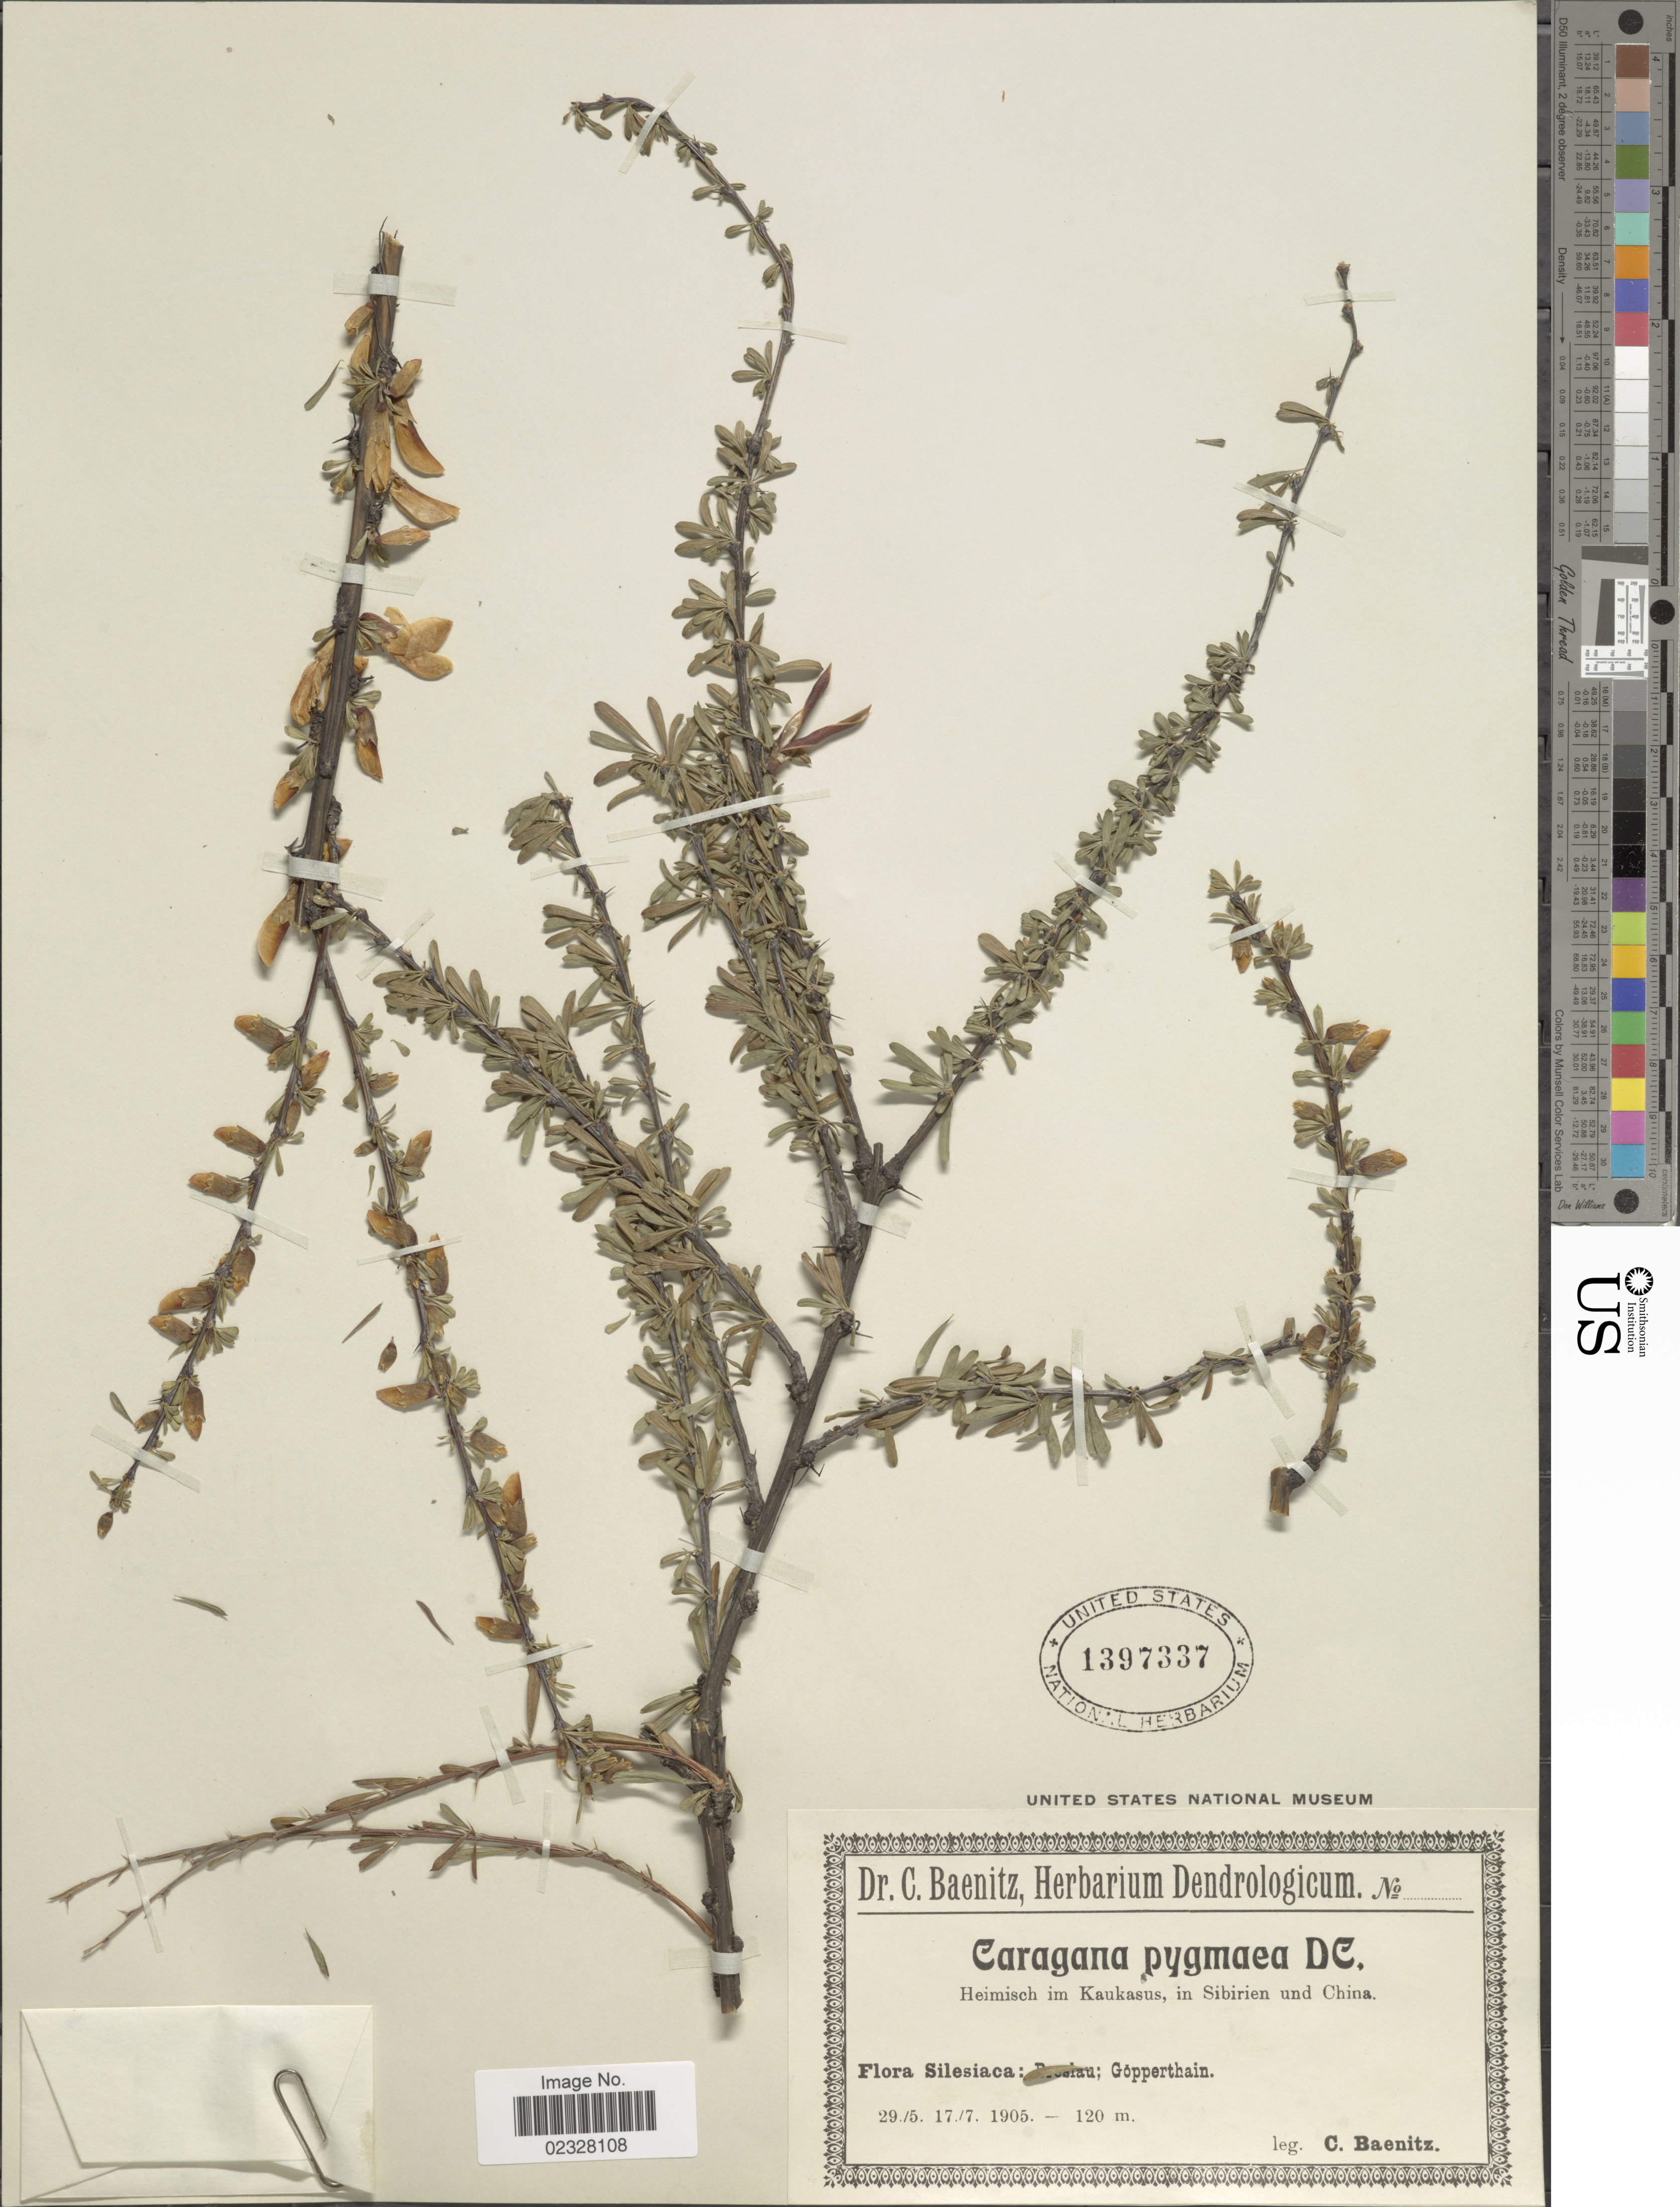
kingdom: Plantae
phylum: Tracheophyta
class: Magnoliopsida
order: Fabales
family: Fabaceae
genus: Caragana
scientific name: Caragana pygmaea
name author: (L.) DC.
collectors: C. G. Baenitz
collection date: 1905-05-29/1905-07-17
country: Poland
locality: Silesiaca:Breslau ; Gopperthain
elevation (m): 120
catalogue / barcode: US 1397337